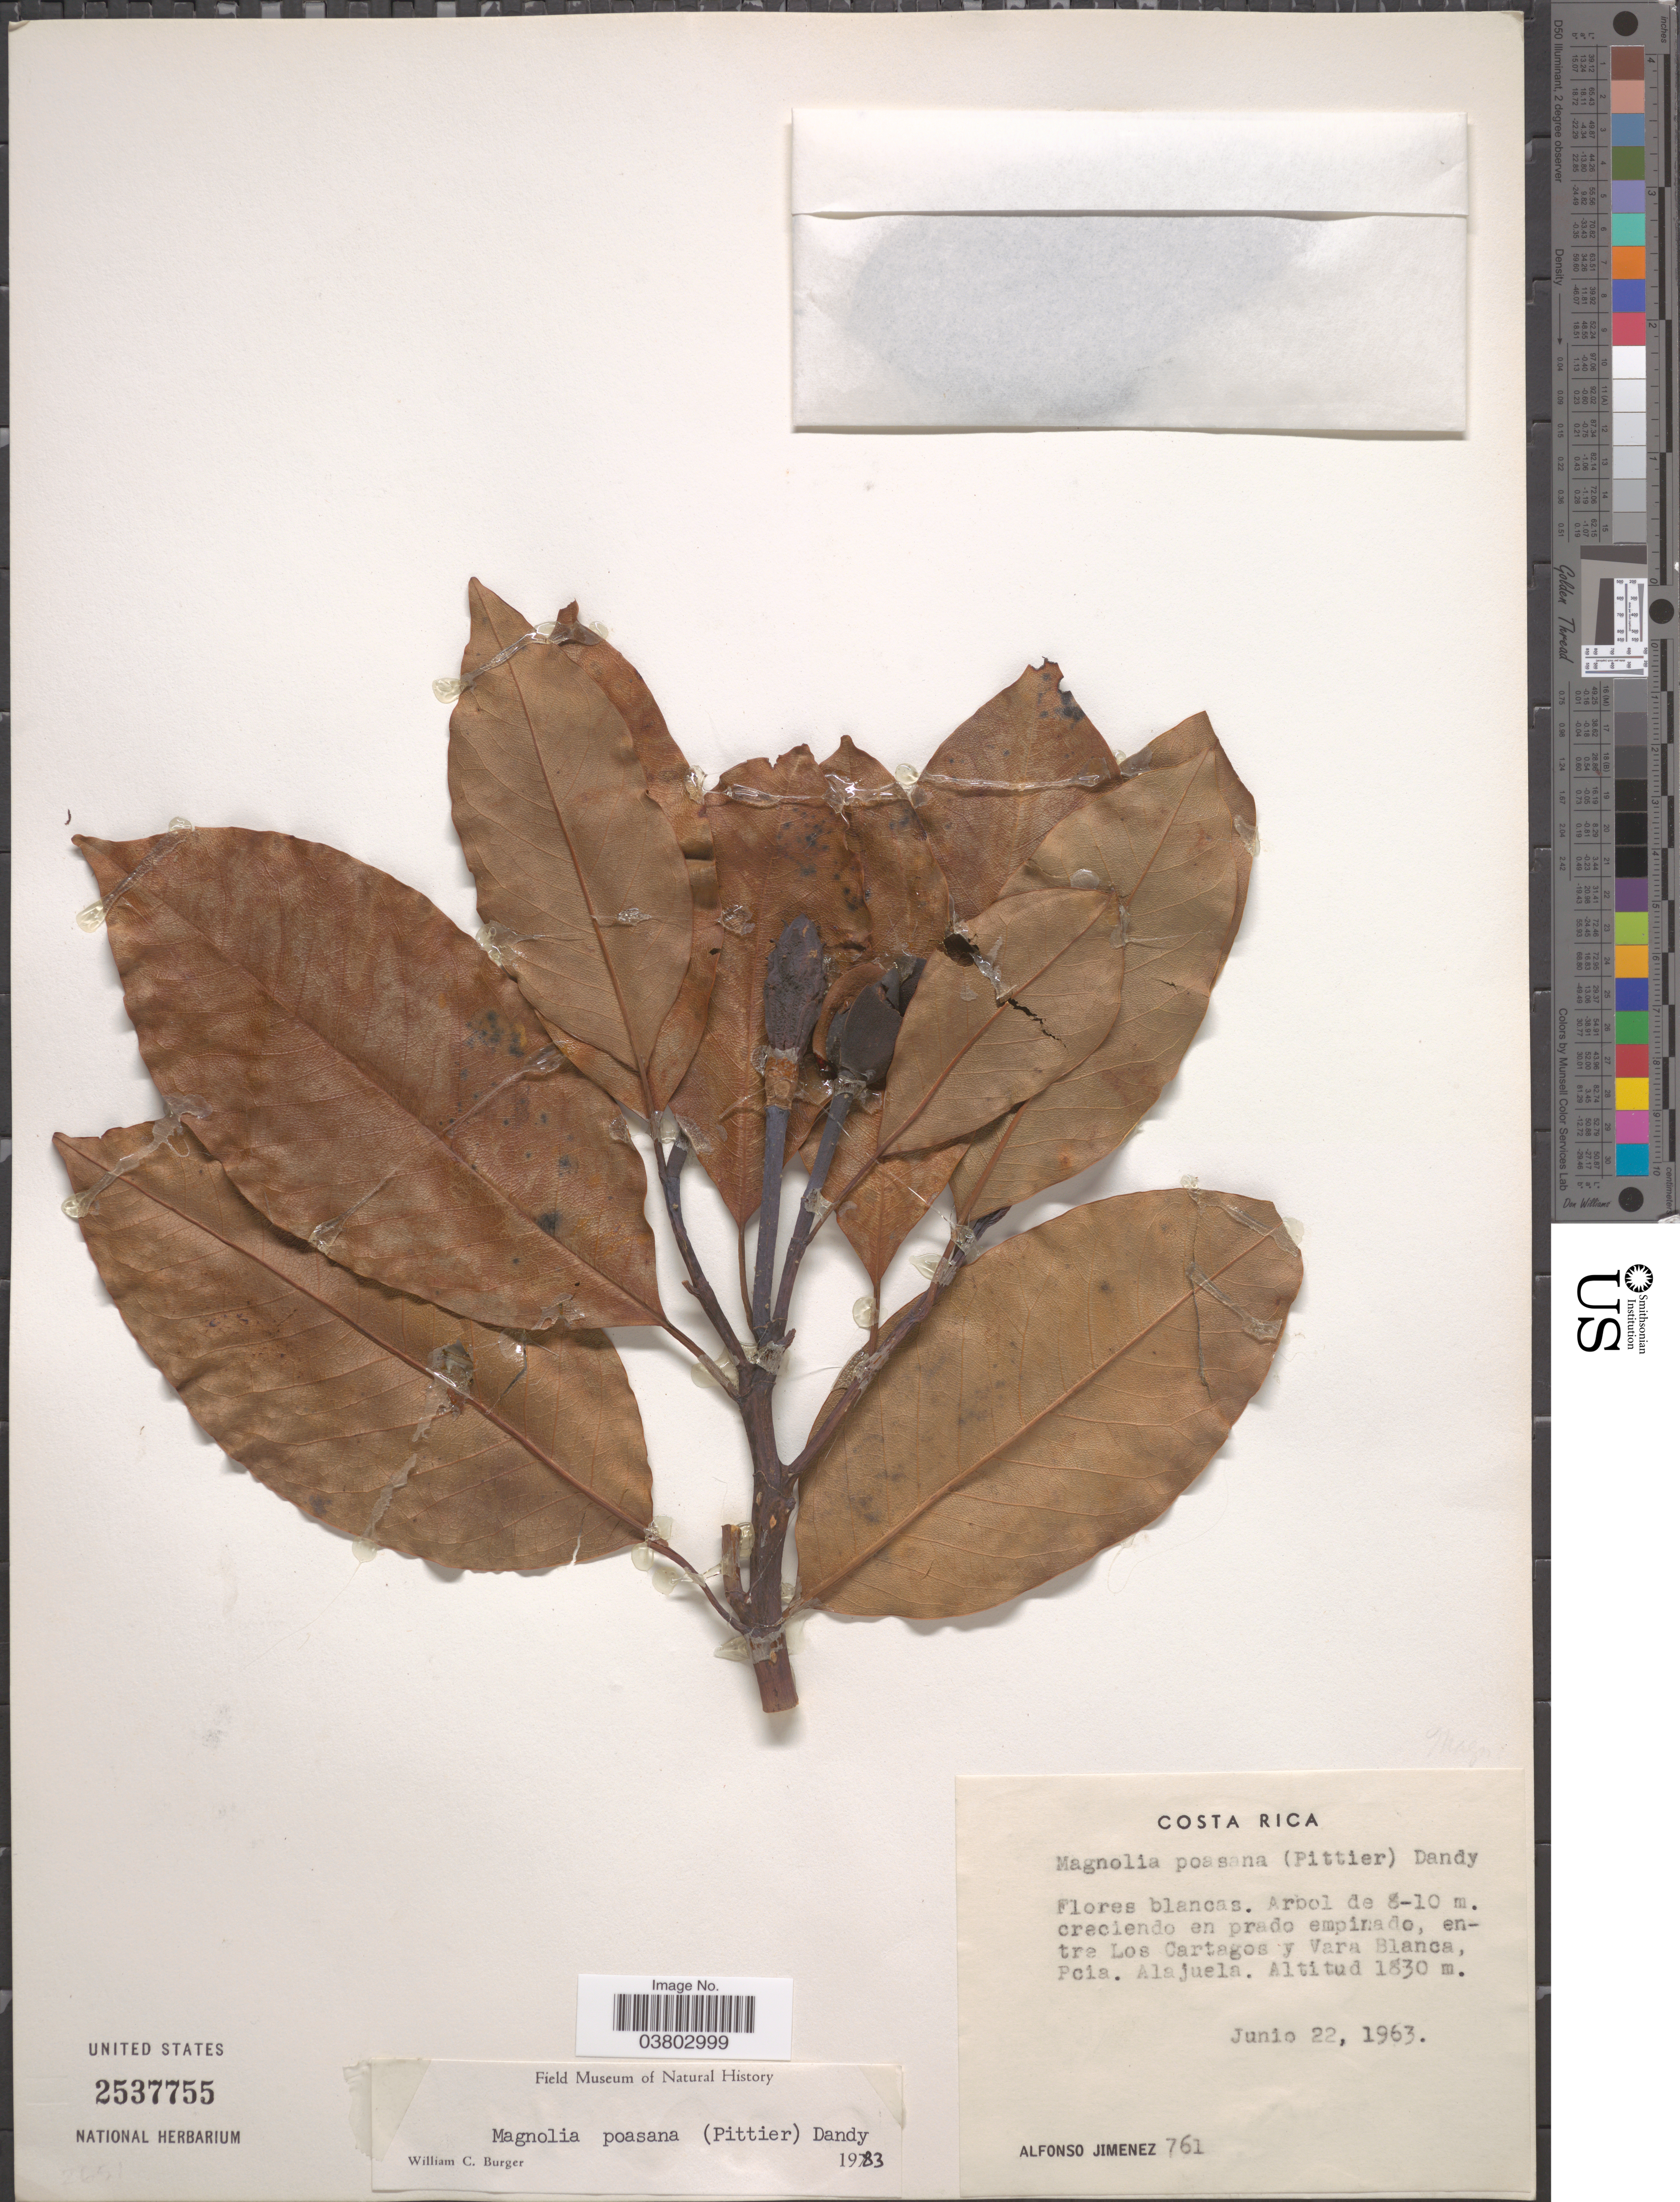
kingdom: Plantae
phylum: Tracheophyta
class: Magnoliopsida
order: Magnoliales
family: Magnoliaceae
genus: Magnolia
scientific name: Magnolia poasana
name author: Dandy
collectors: A. Jiménez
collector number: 761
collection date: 1963-06-22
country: Costa Rica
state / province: Alajuela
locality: Creciendo en prado empinado, entre Los Cartagos y Vara Blanca, Pcia. Alajuela.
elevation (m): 1830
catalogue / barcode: US 2537755